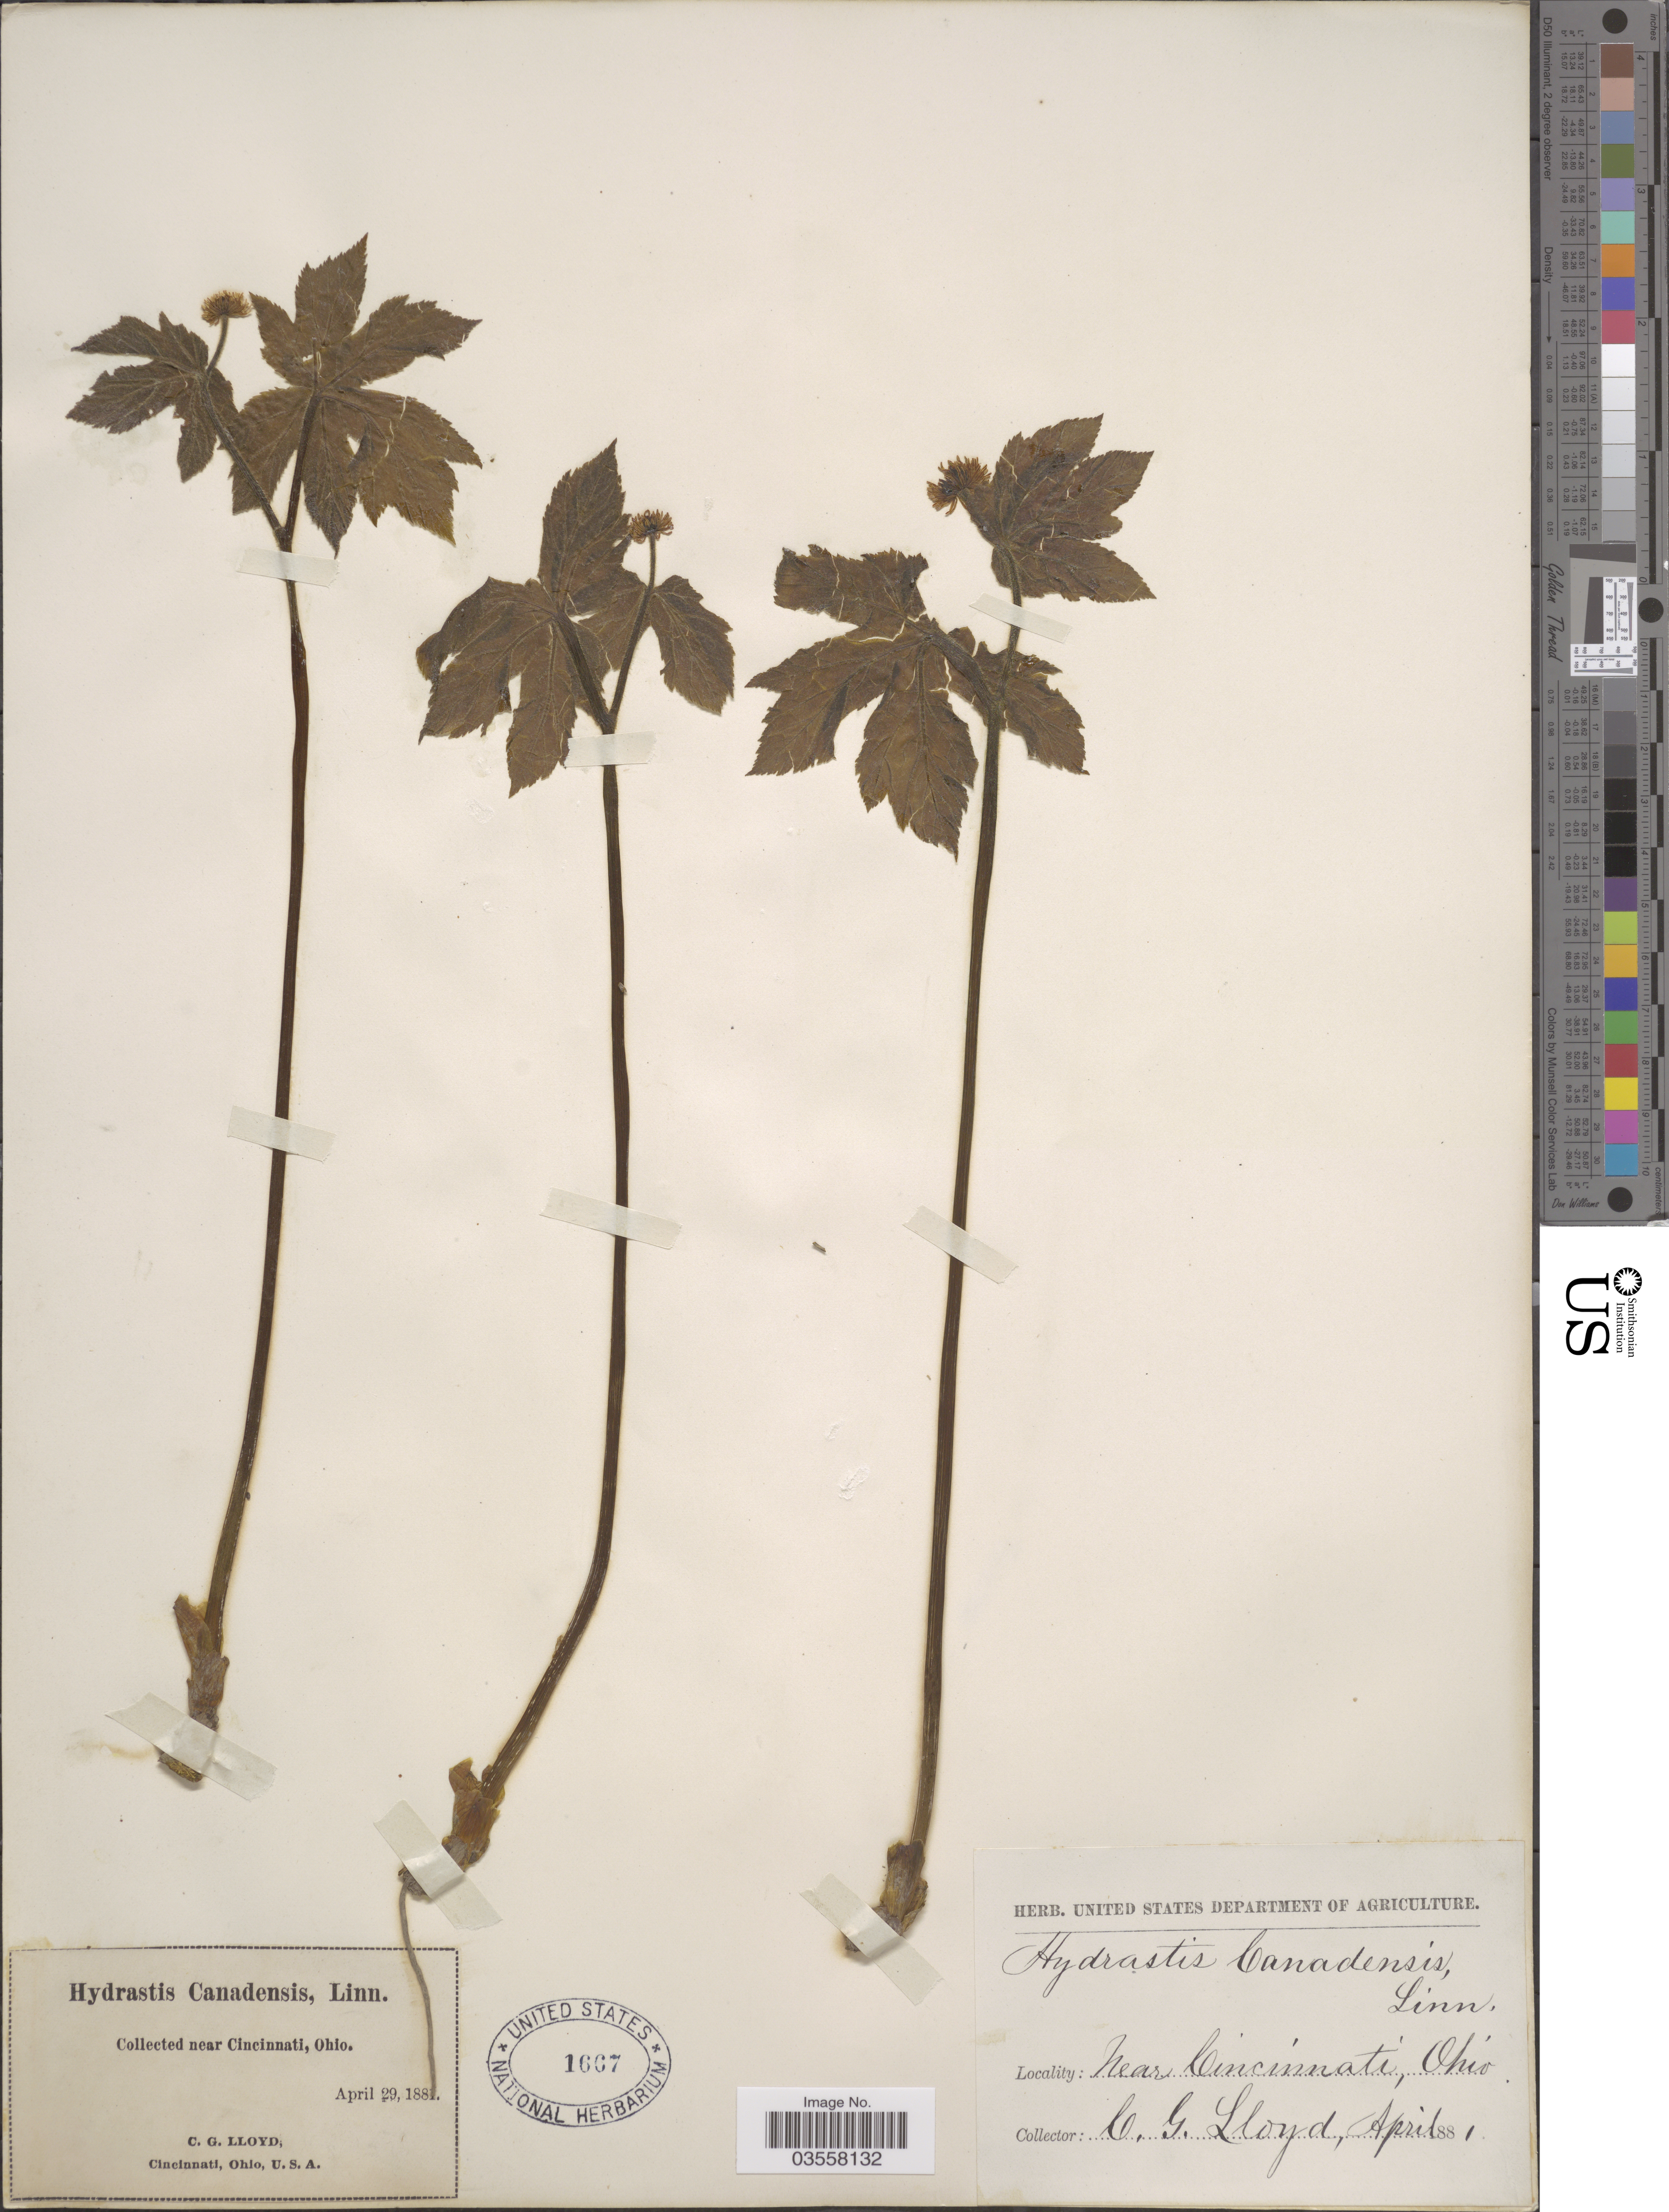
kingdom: Plantae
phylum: Tracheophyta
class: Magnoliopsida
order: Ranunculales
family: Ranunculaceae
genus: Hydrastis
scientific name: Hydrastis canadensis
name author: L.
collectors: C. G. Lloyd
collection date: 1881-04-29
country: United States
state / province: Ohio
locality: Near Cincinnati.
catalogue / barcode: US 1667